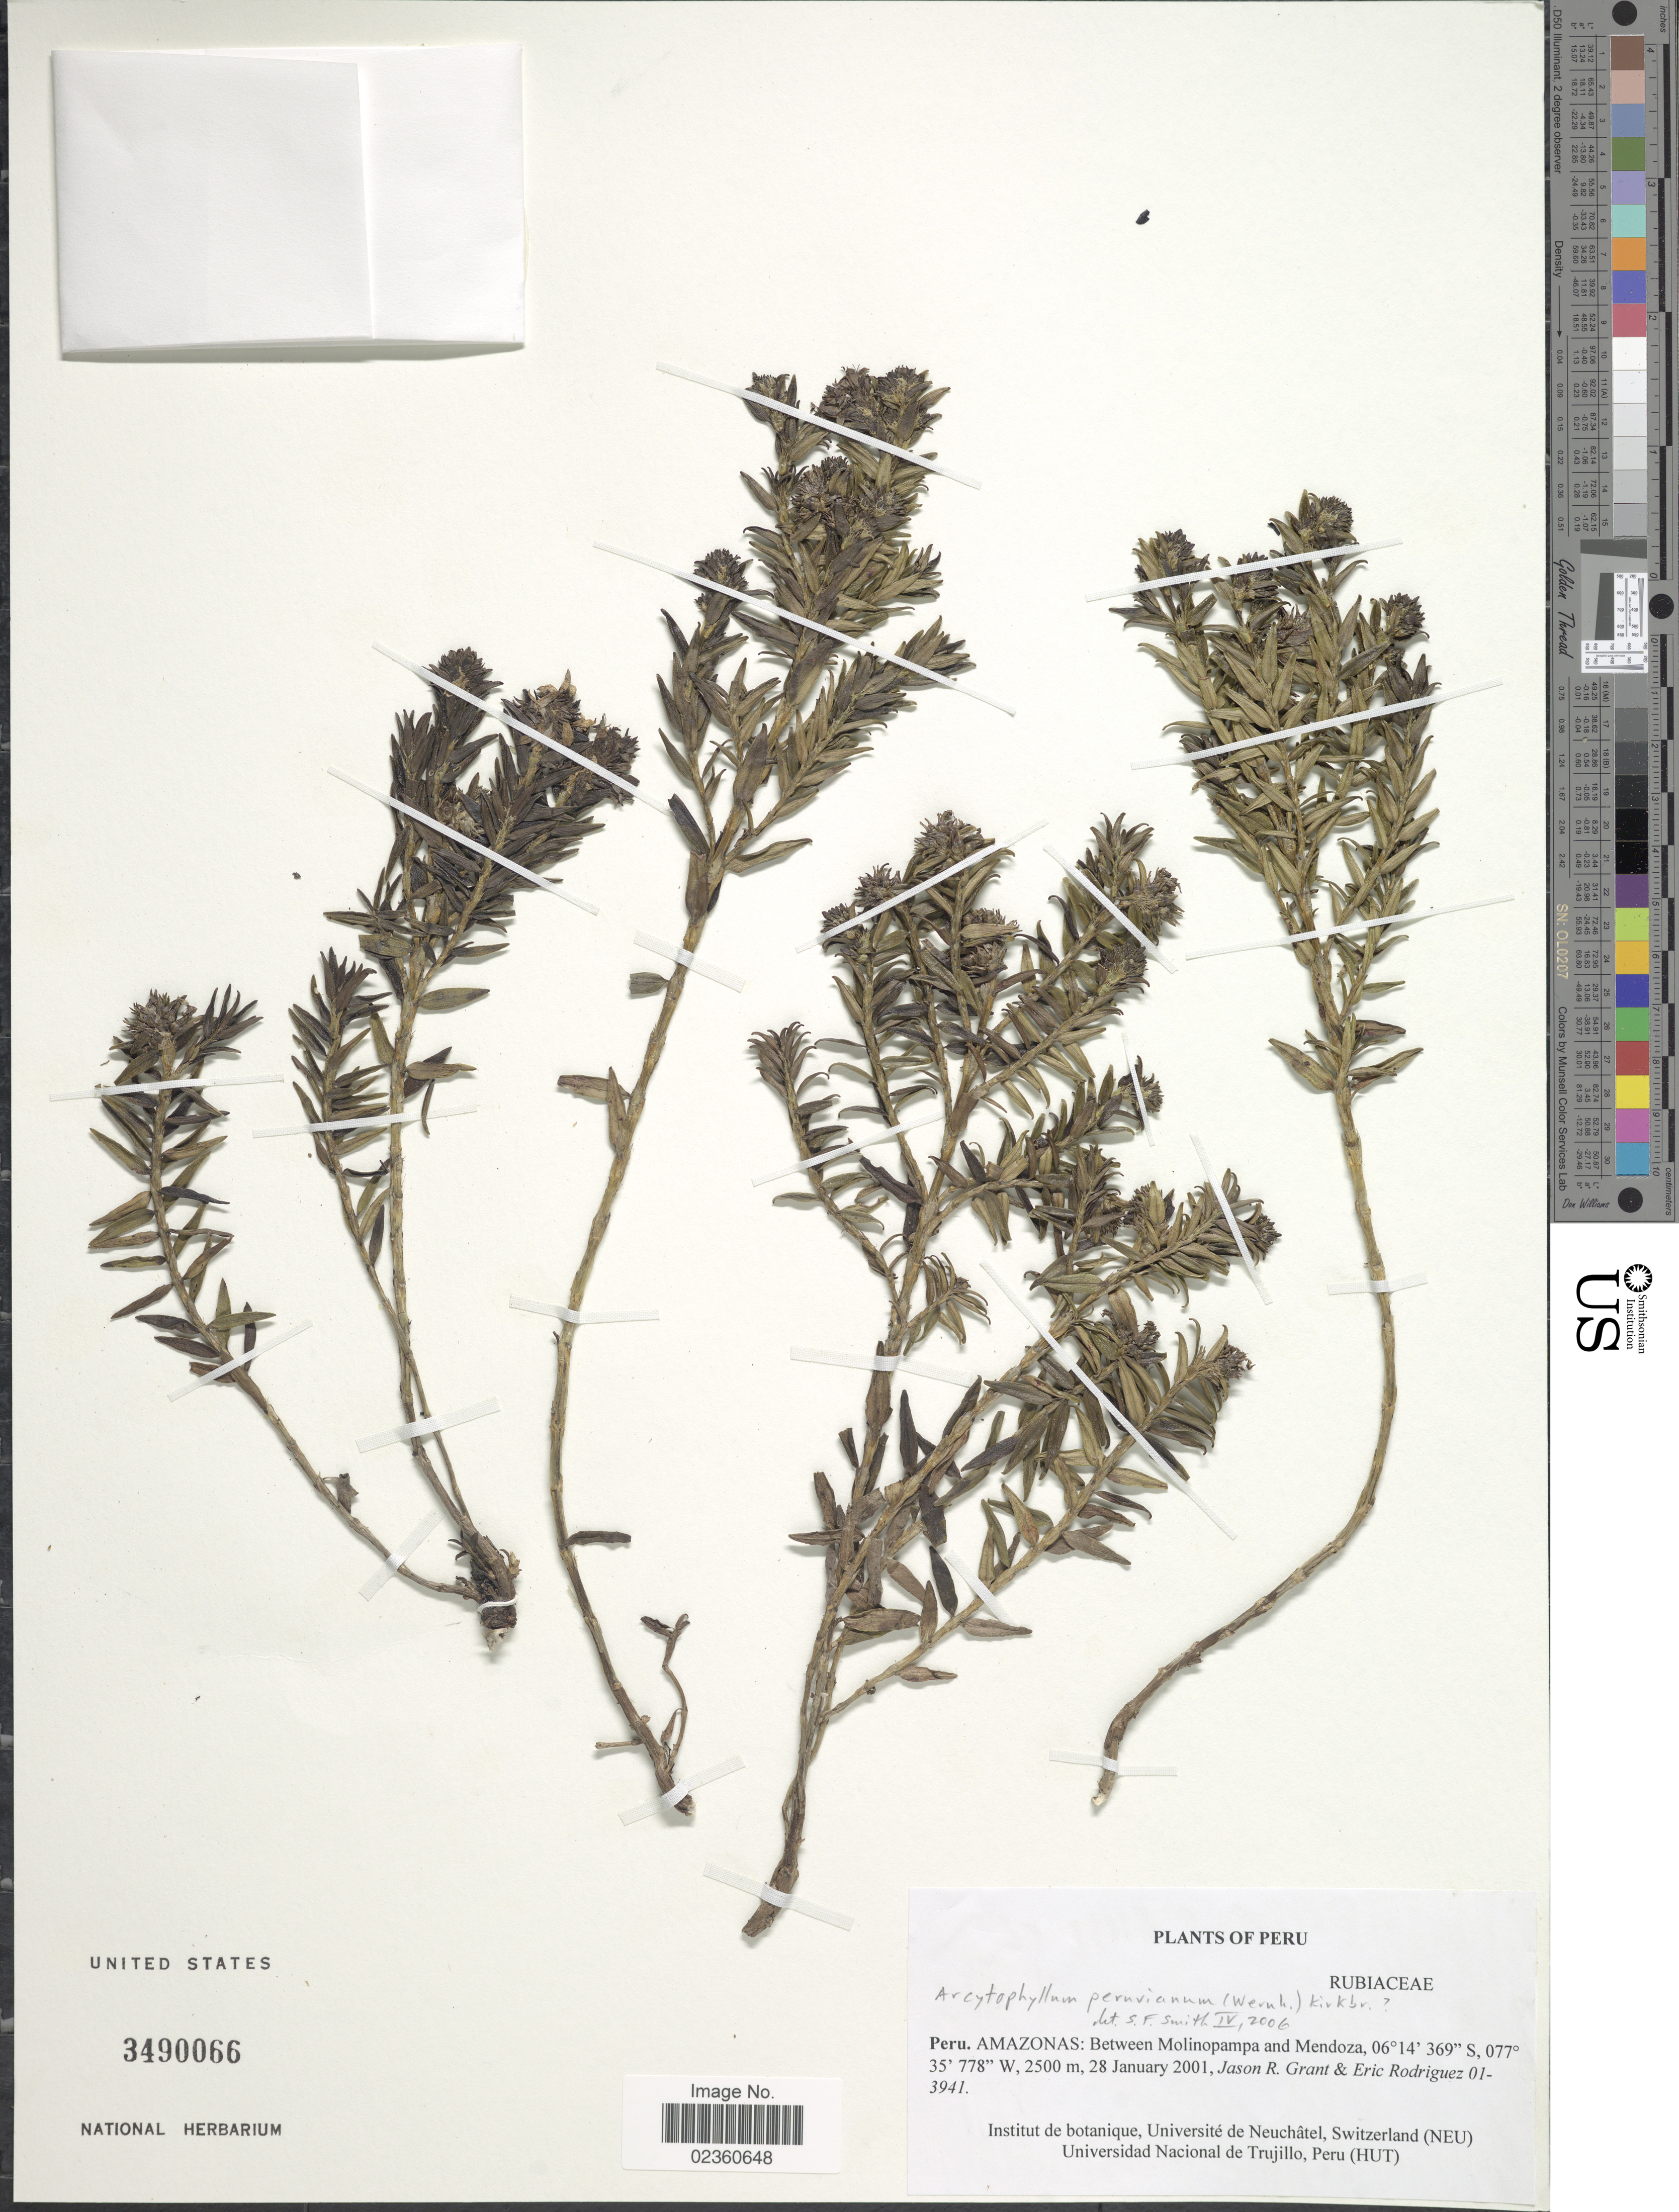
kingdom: Plantae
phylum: Tracheophyta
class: Magnoliopsida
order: Gentianales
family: Rubiaceae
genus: Arcytophyllum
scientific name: Arcytophyllum peruvianum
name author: (Wernham) J.H. Kirkbr.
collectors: J. R. Grant & E. Rodriguez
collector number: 01-3941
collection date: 2001-01-28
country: Peru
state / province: Amazonas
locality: Between Molinopampa and Mendoza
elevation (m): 2500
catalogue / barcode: US 3490066